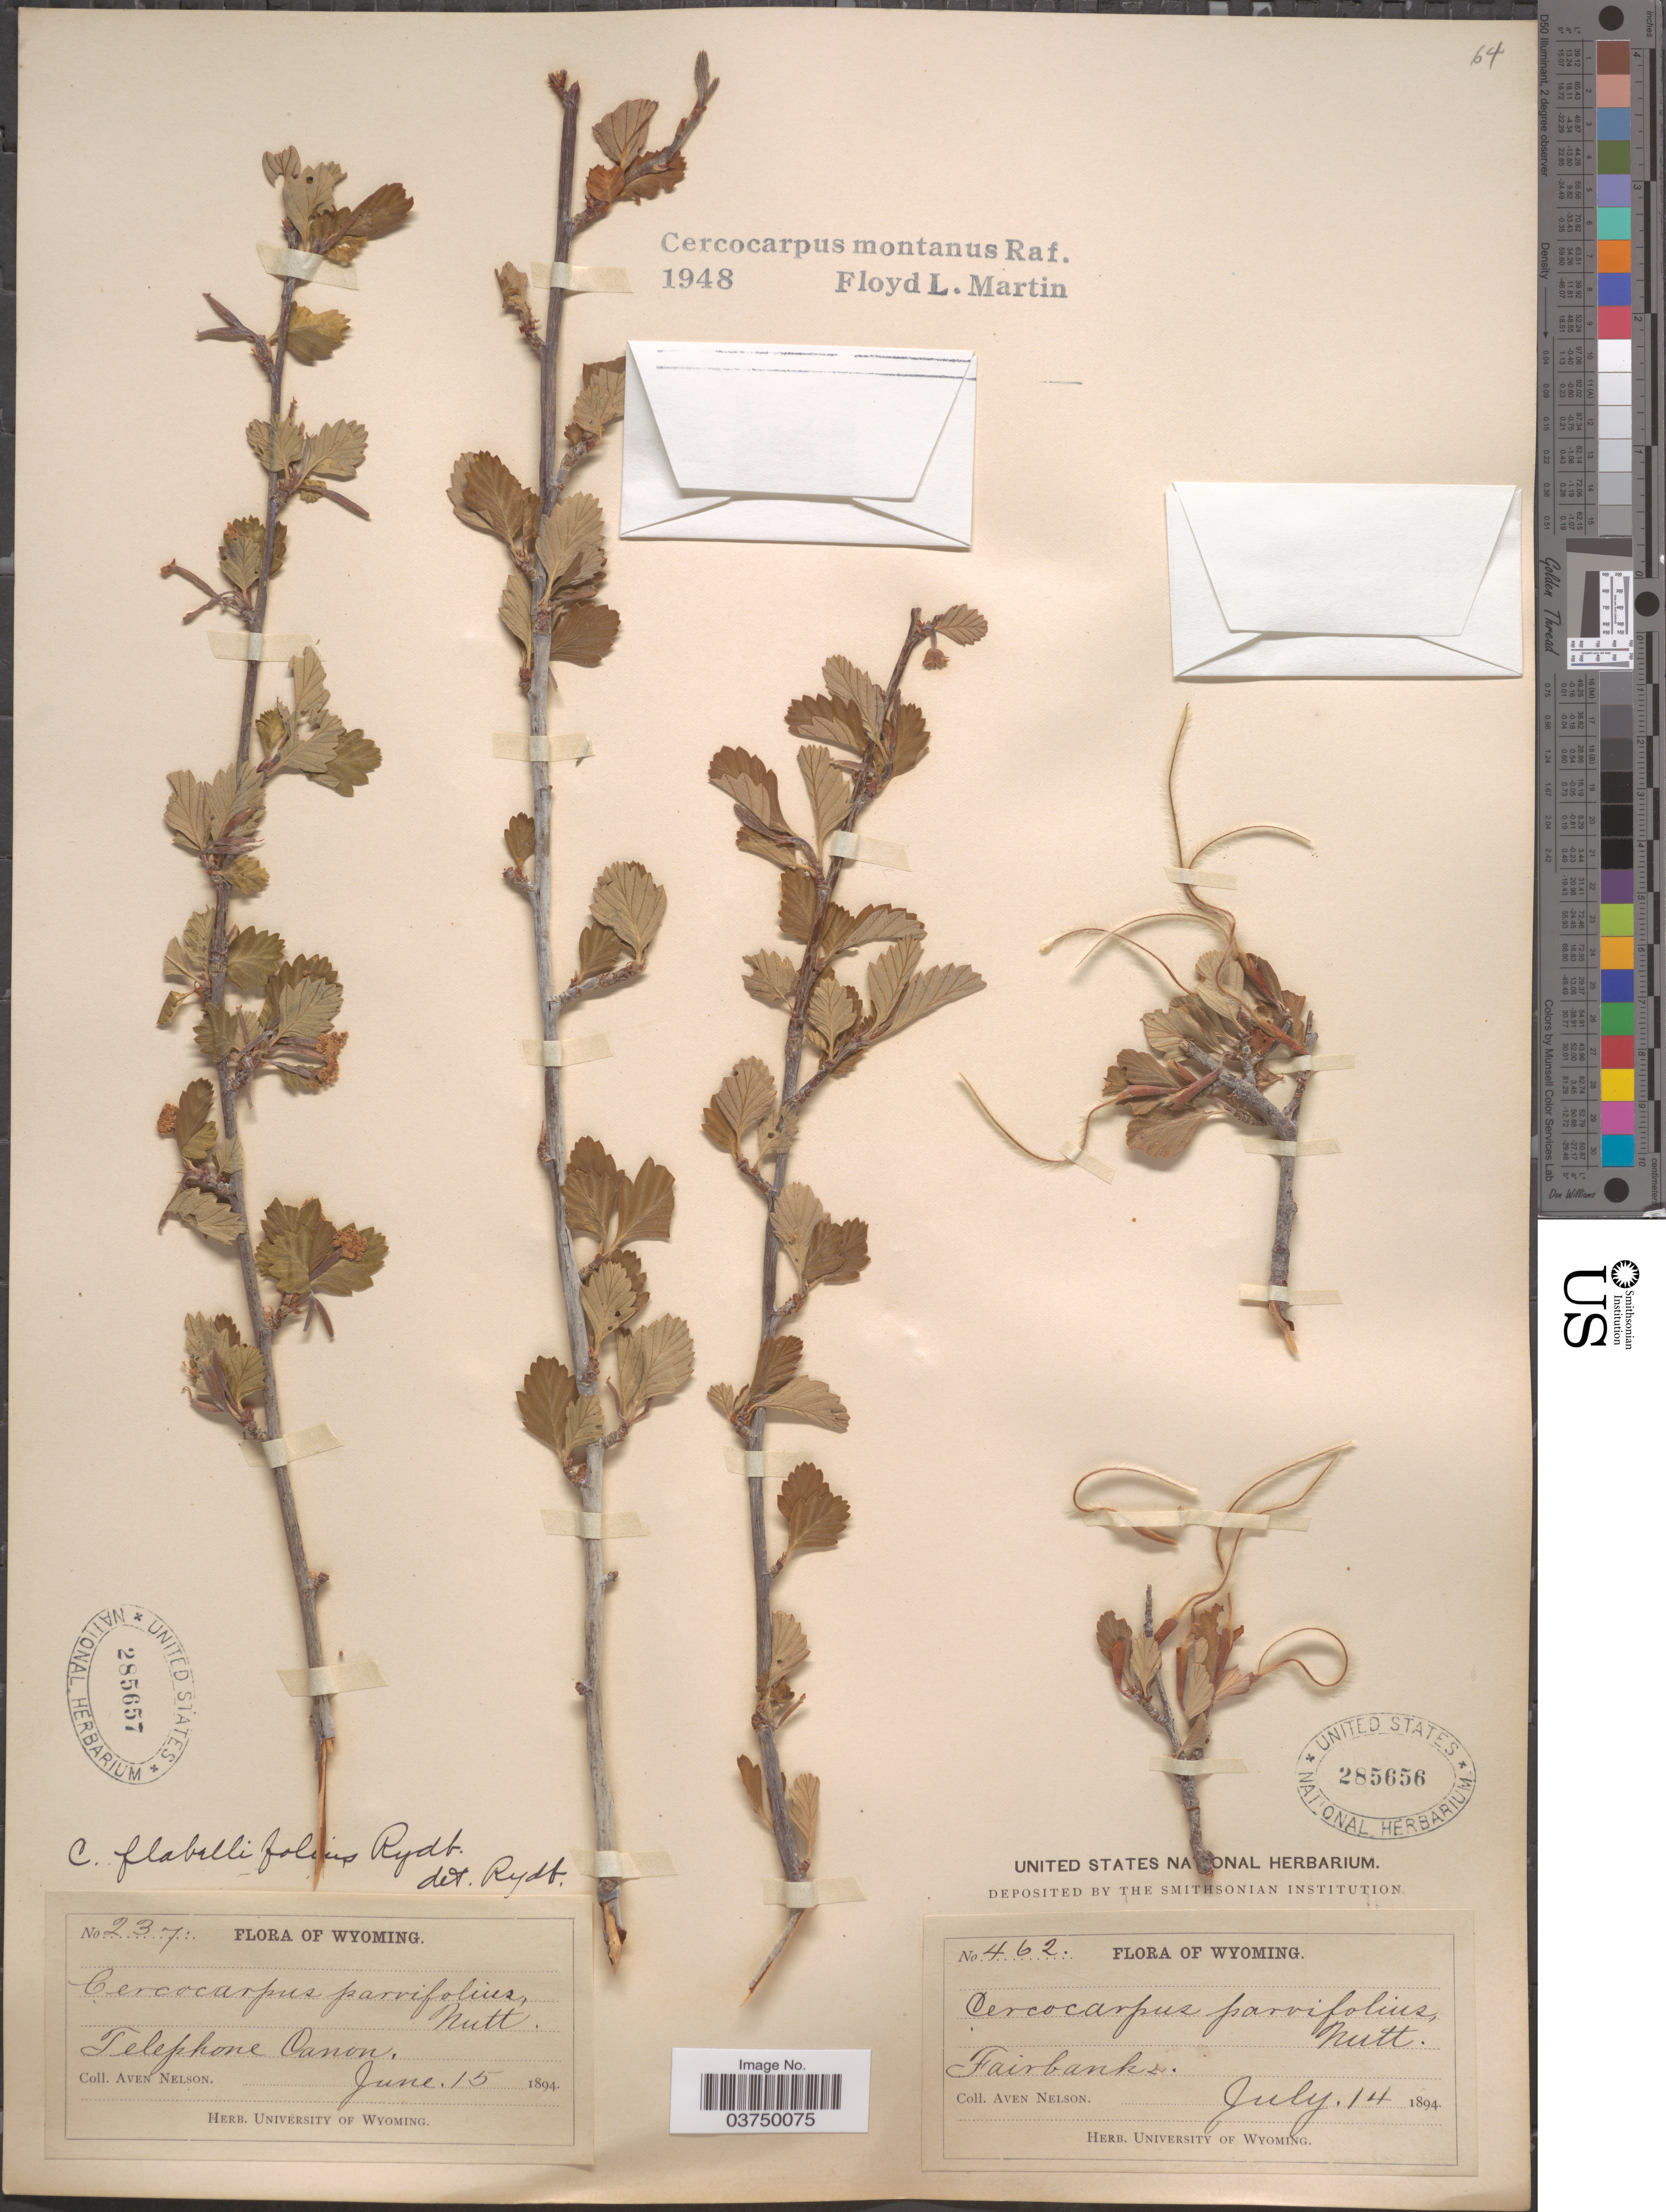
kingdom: Plantae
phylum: Tracheophyta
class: Magnoliopsida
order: Rosales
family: Rosaceae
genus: Cercocarpus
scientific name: Cercocarpus montanus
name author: Raf.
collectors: A. Nelson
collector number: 462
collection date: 1894-07-14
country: United States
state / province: Wyoming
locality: Fairbanks.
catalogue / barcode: US 285656-2